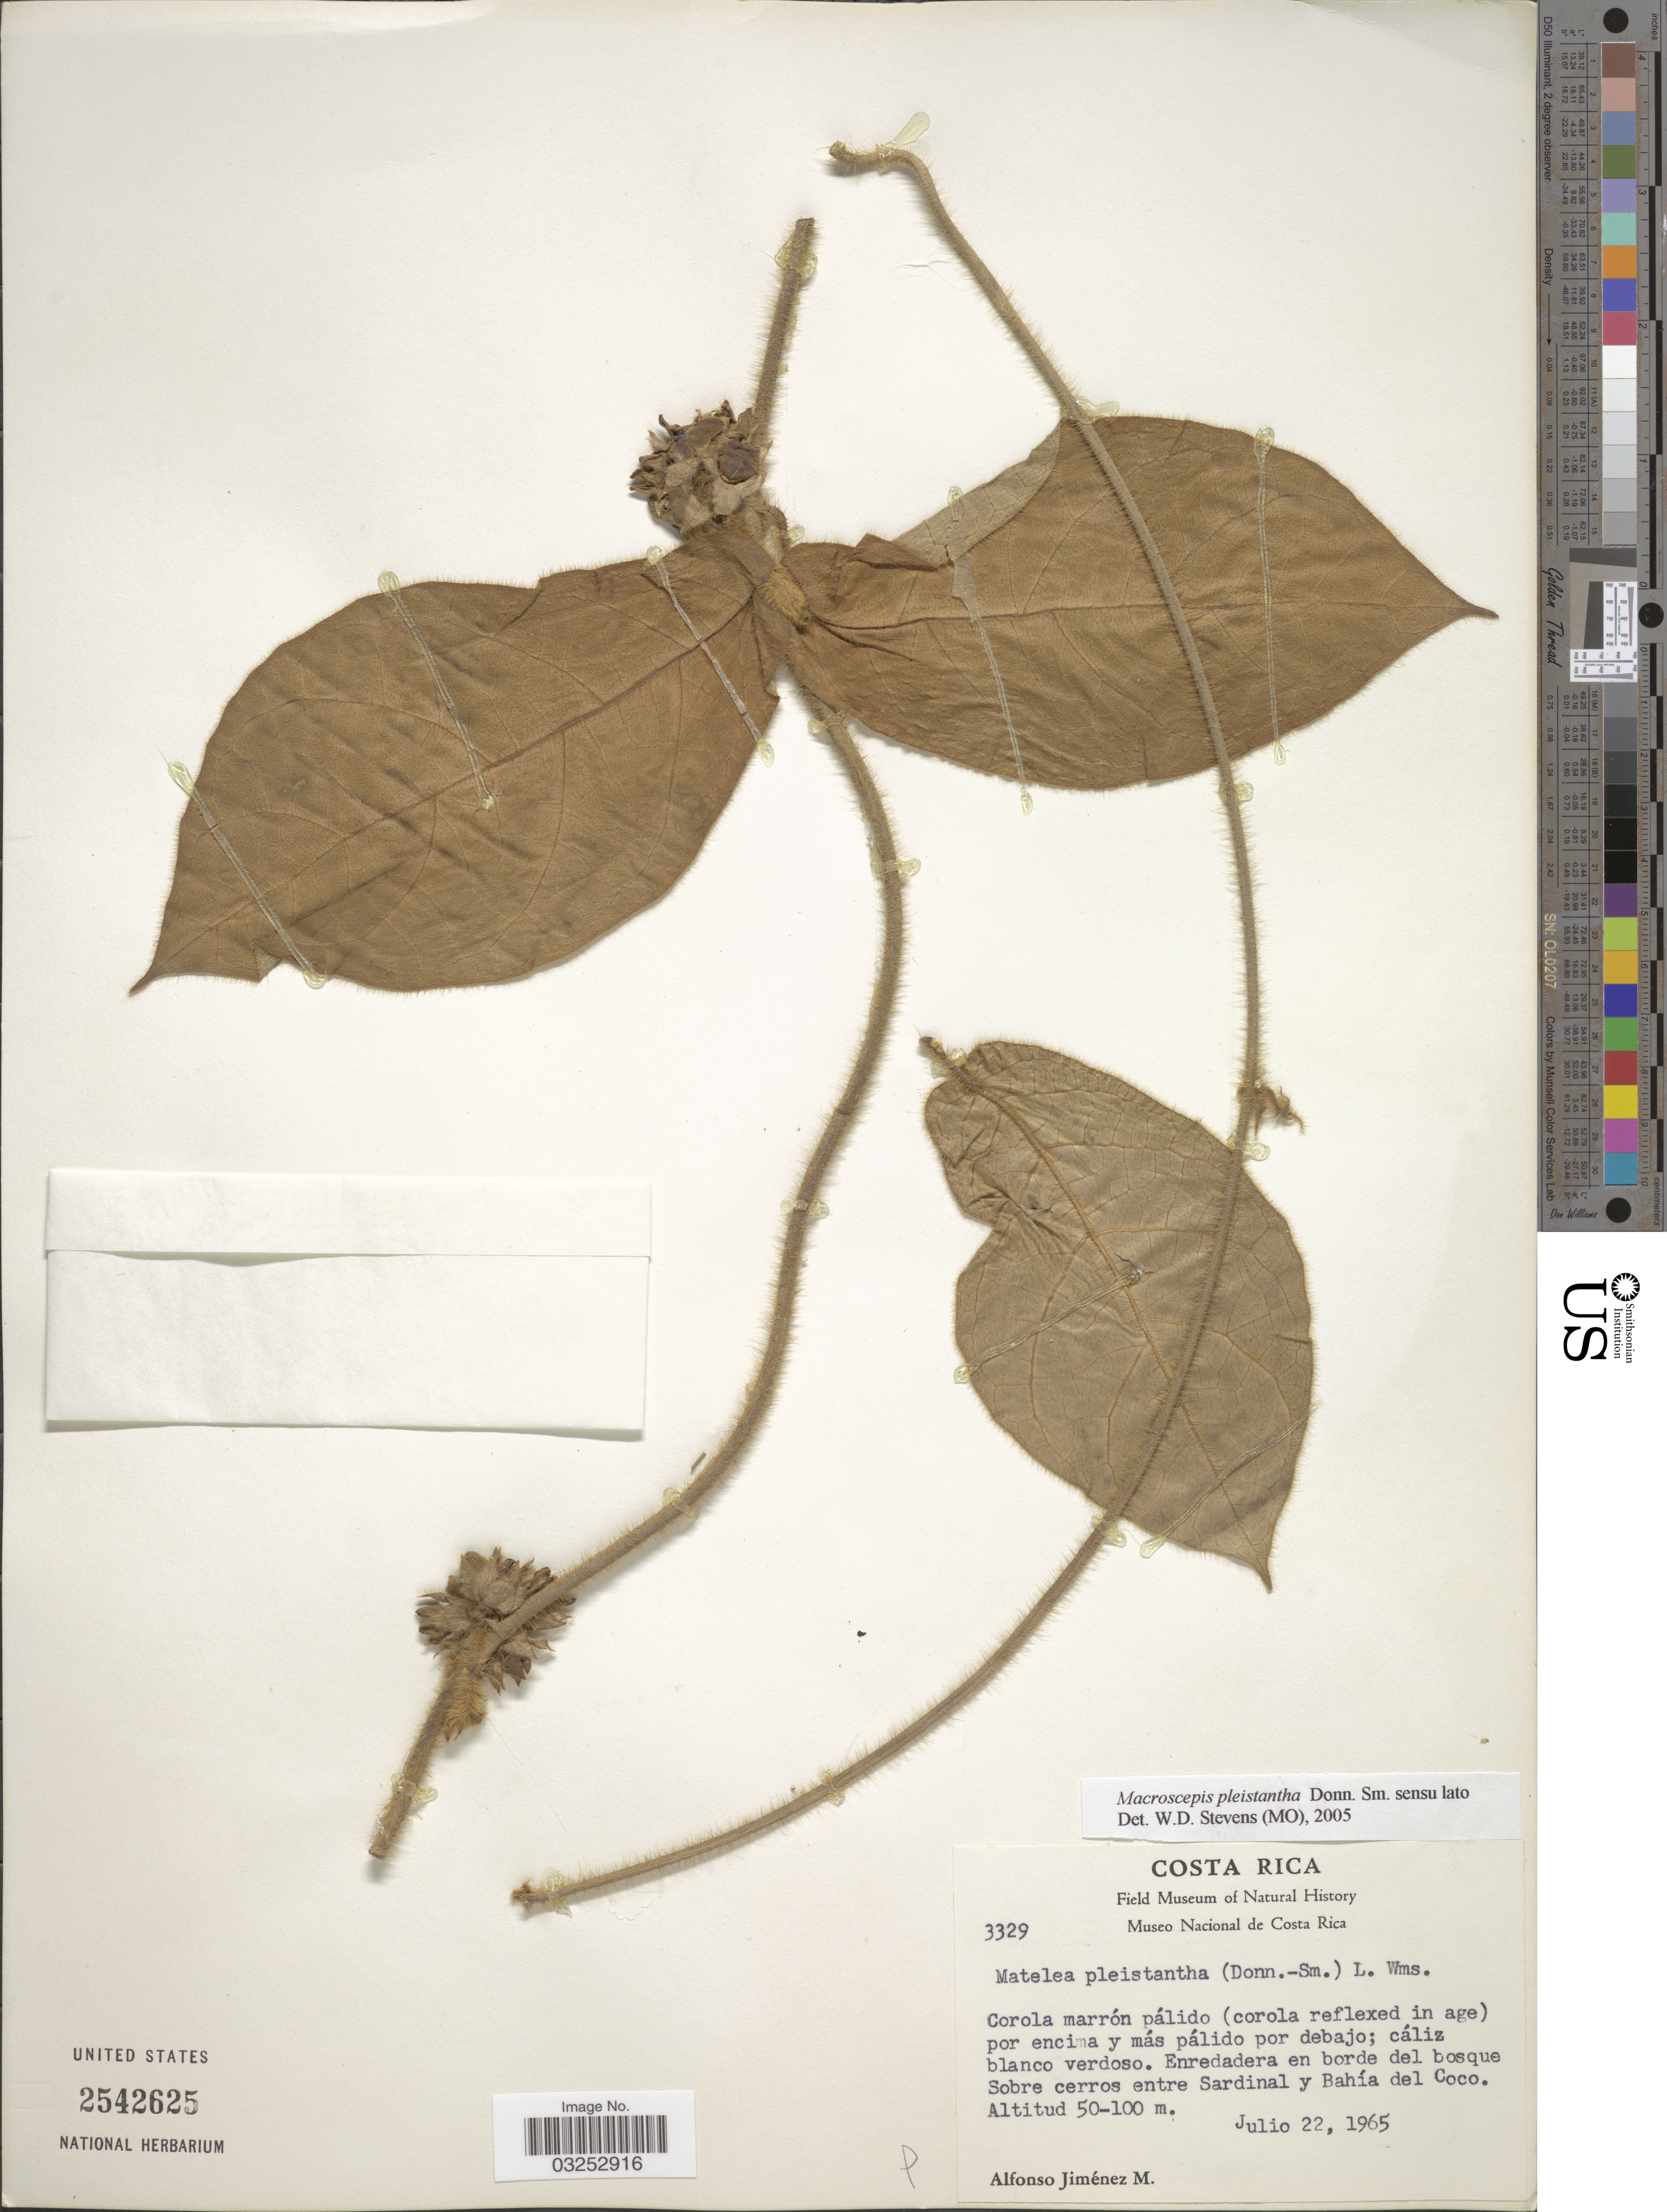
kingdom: Plantae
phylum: Tracheophyta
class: Magnoliopsida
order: Gentianales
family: Apocynaceae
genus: Macroscepis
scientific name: Macroscepis pleistantha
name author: Donn. Sm.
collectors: A. Jimenez M.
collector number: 3329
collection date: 1965-07-22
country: Costa Rica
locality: Enredadera en borde del bosque Sobre cerros entre Sardinal y Bahía del Coco.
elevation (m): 50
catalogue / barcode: US 2542625